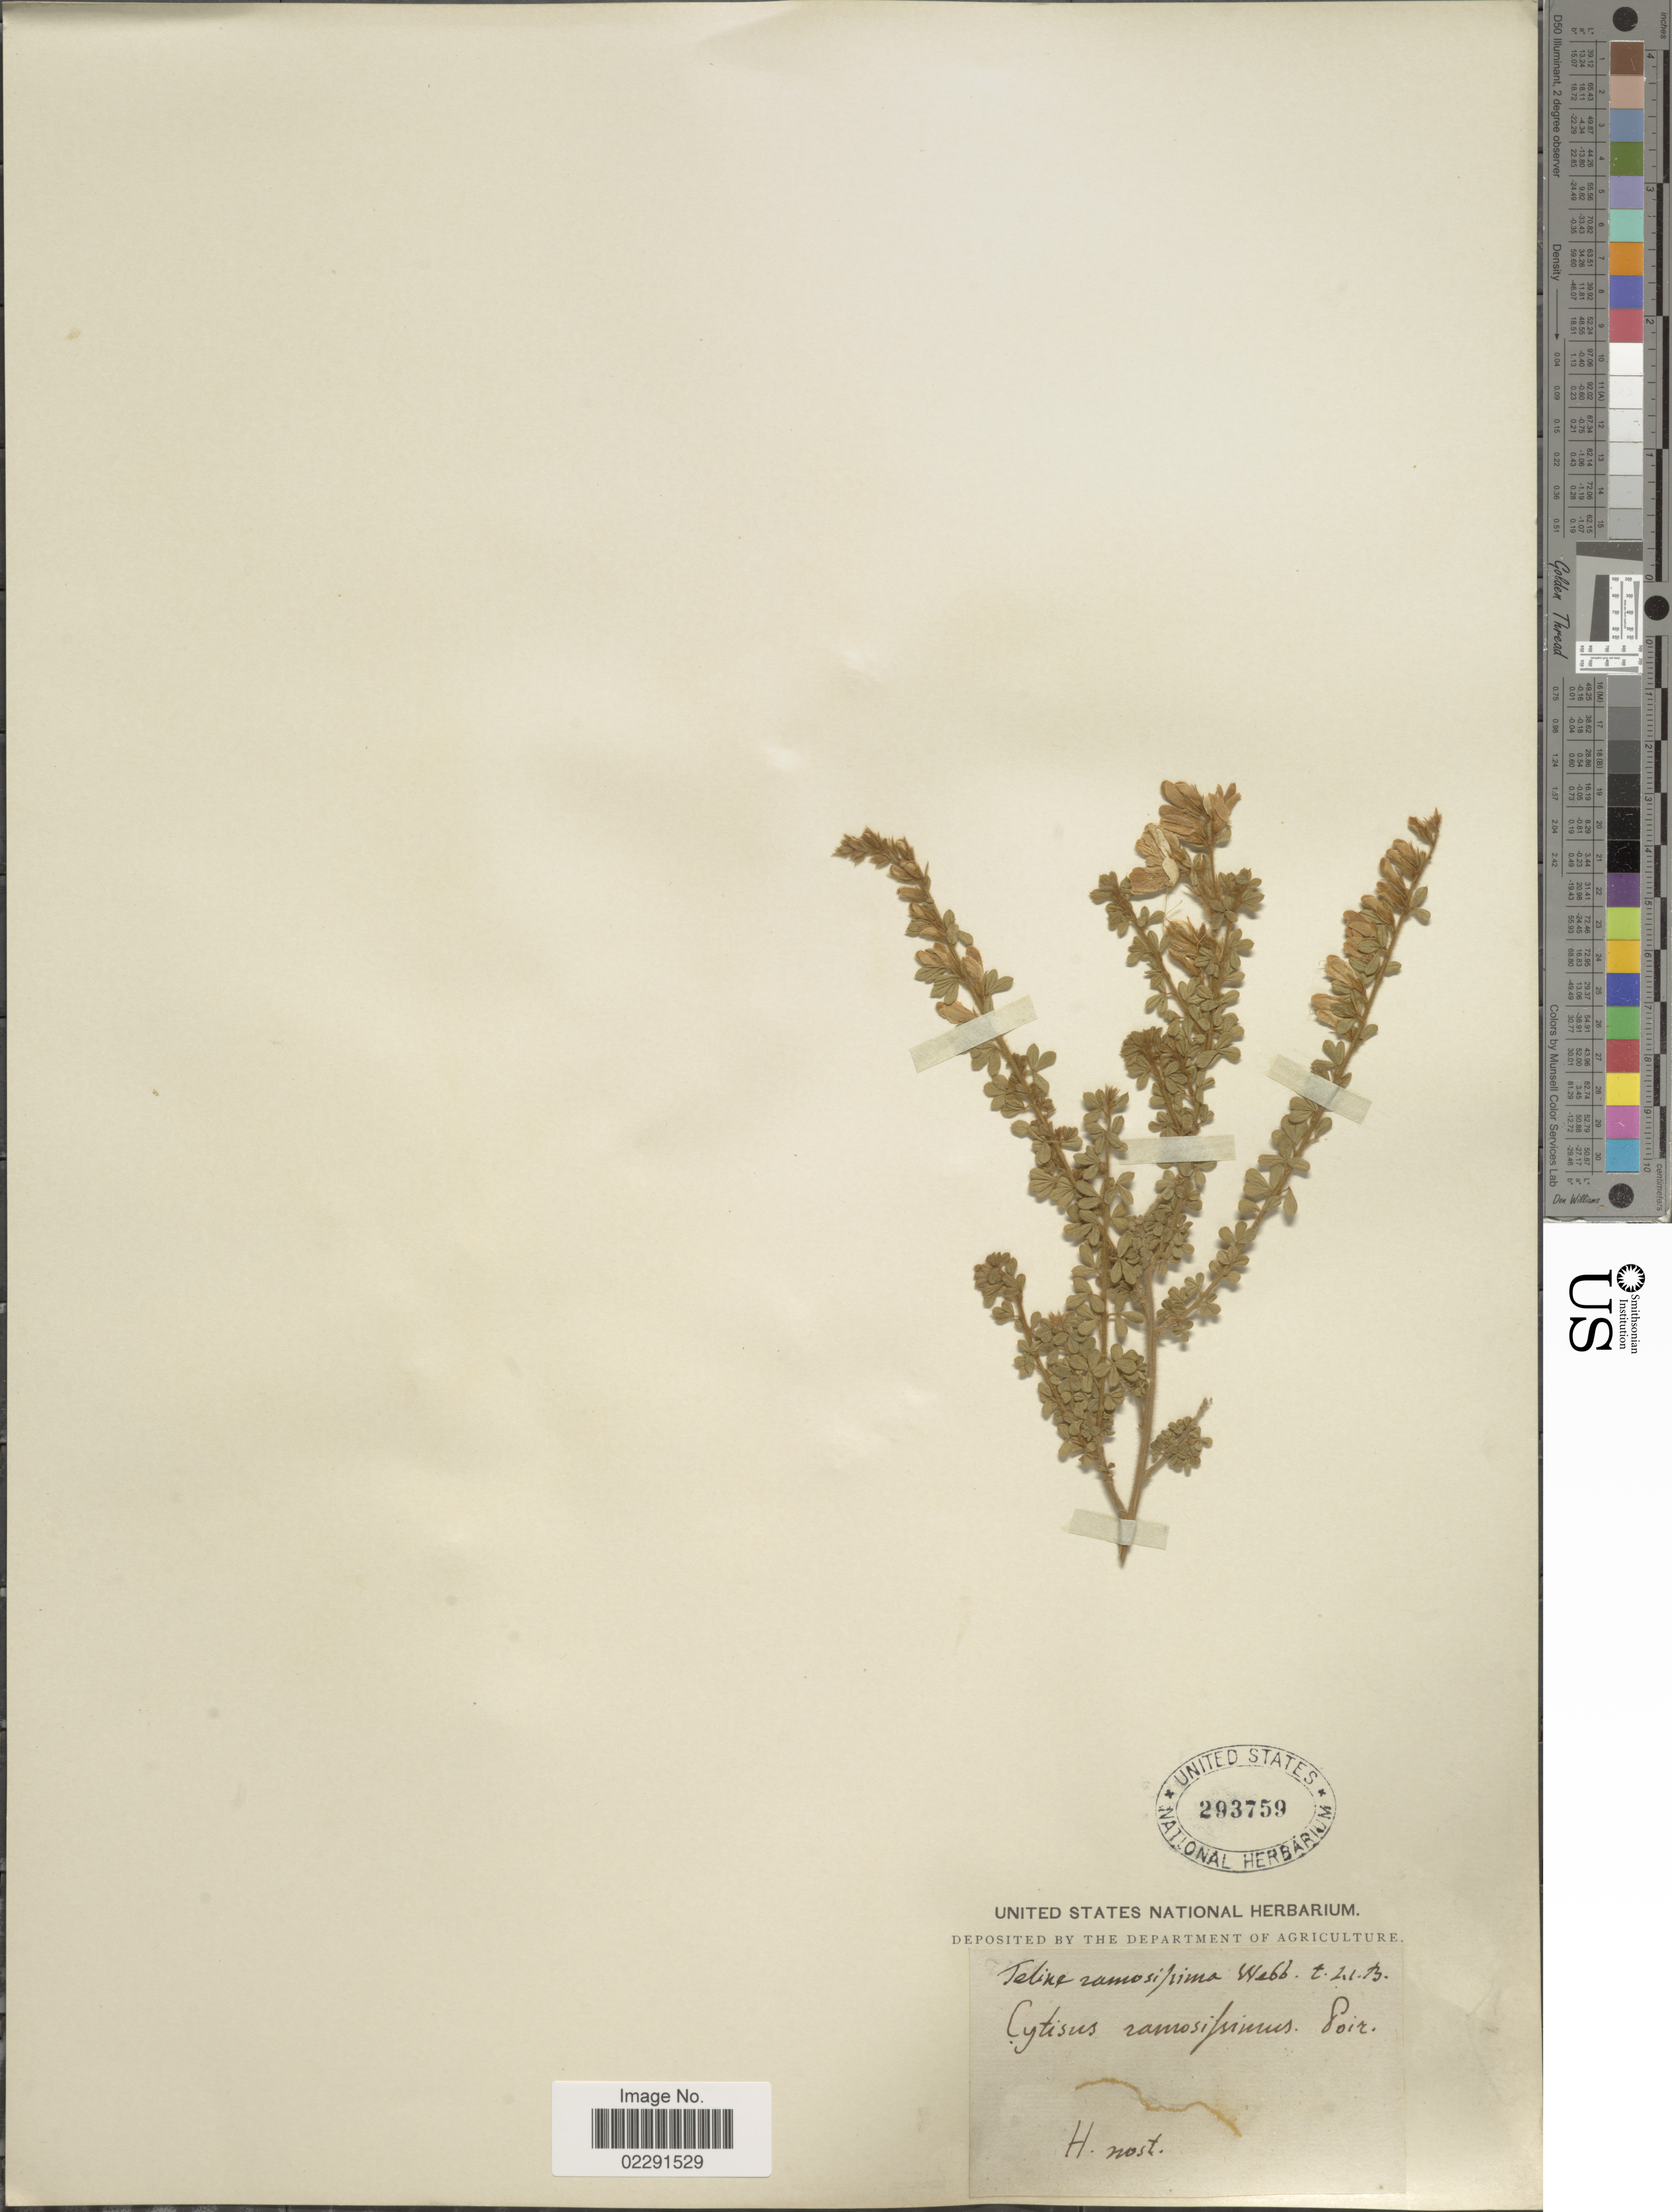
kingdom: Plantae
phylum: Tracheophyta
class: Magnoliopsida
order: Fabales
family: Fabaceae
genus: Genista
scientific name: Genista canariensis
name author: L.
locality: Telixe ramosifima Webb. [interpreted]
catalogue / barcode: US 293759